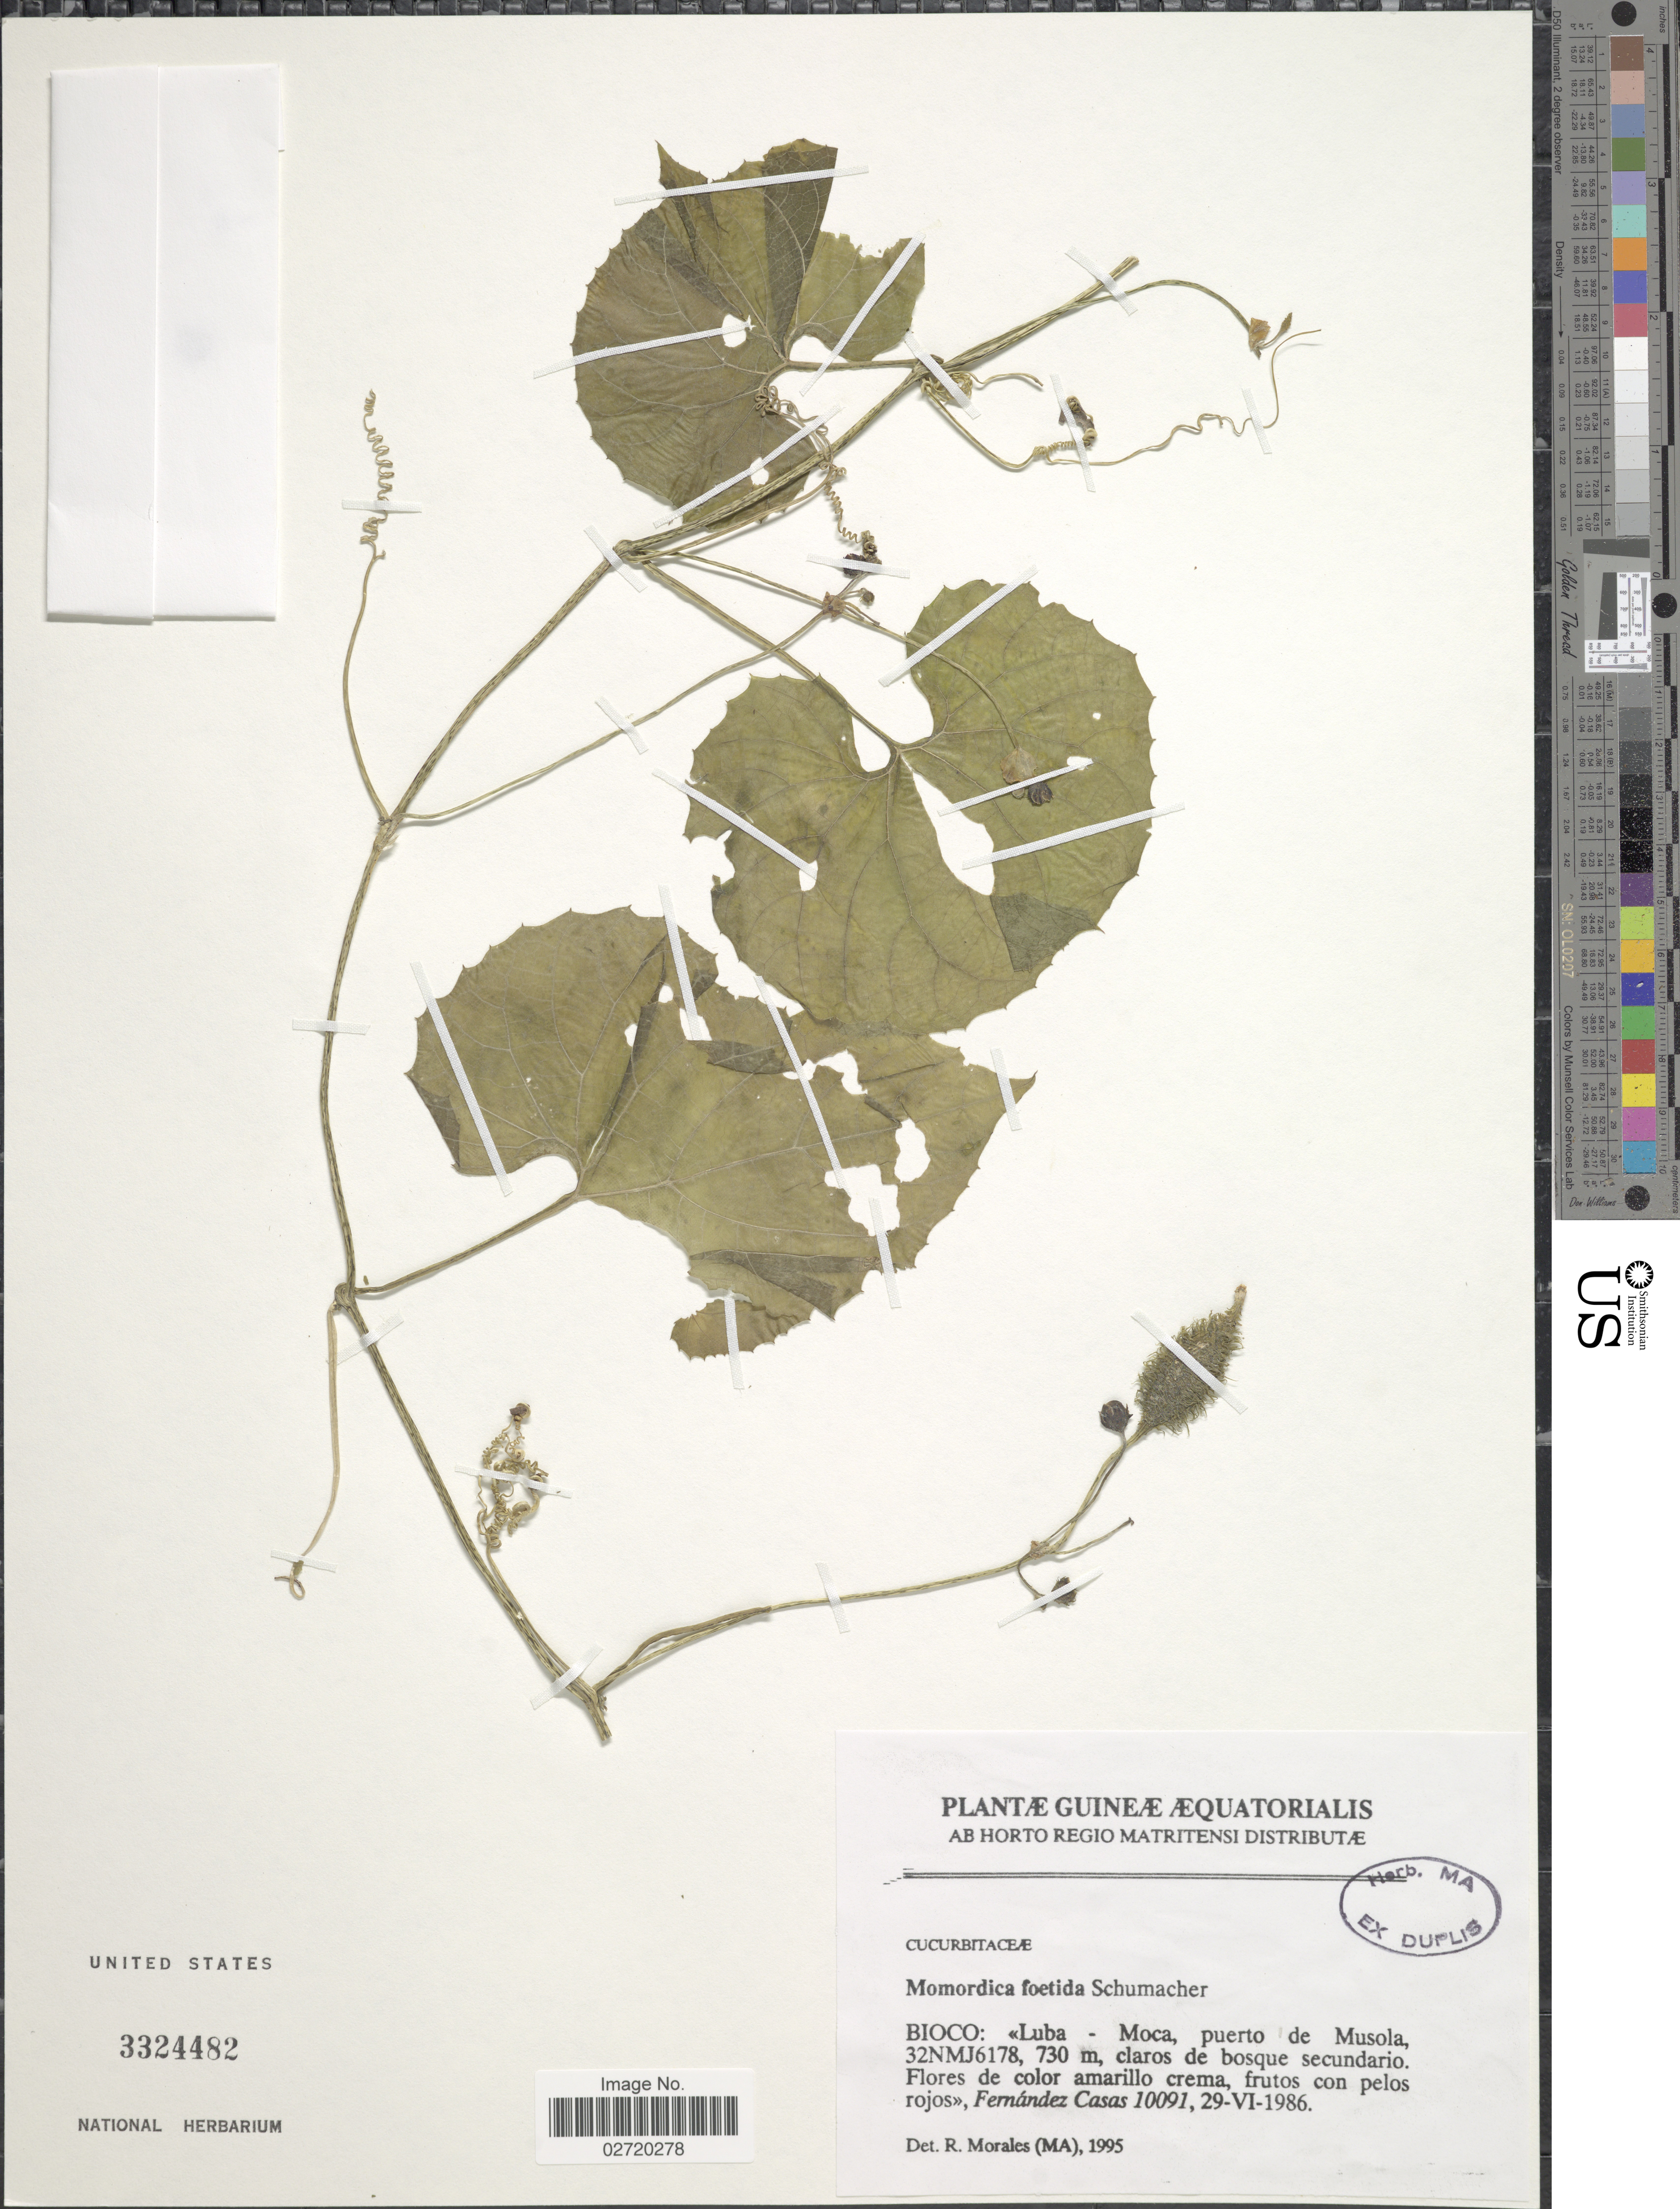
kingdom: Plantae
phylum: Tracheophyta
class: Magnoliopsida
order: Cucurbitales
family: Cucurbitaceae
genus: Momordica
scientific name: Momordica foetida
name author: Schumach.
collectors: F. Casas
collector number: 10091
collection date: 1986-06-29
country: Equatorial Guinea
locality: Bioco: Luba, Moca, puerto de Musola, 32NMJ6178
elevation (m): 730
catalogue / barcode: US 3324482